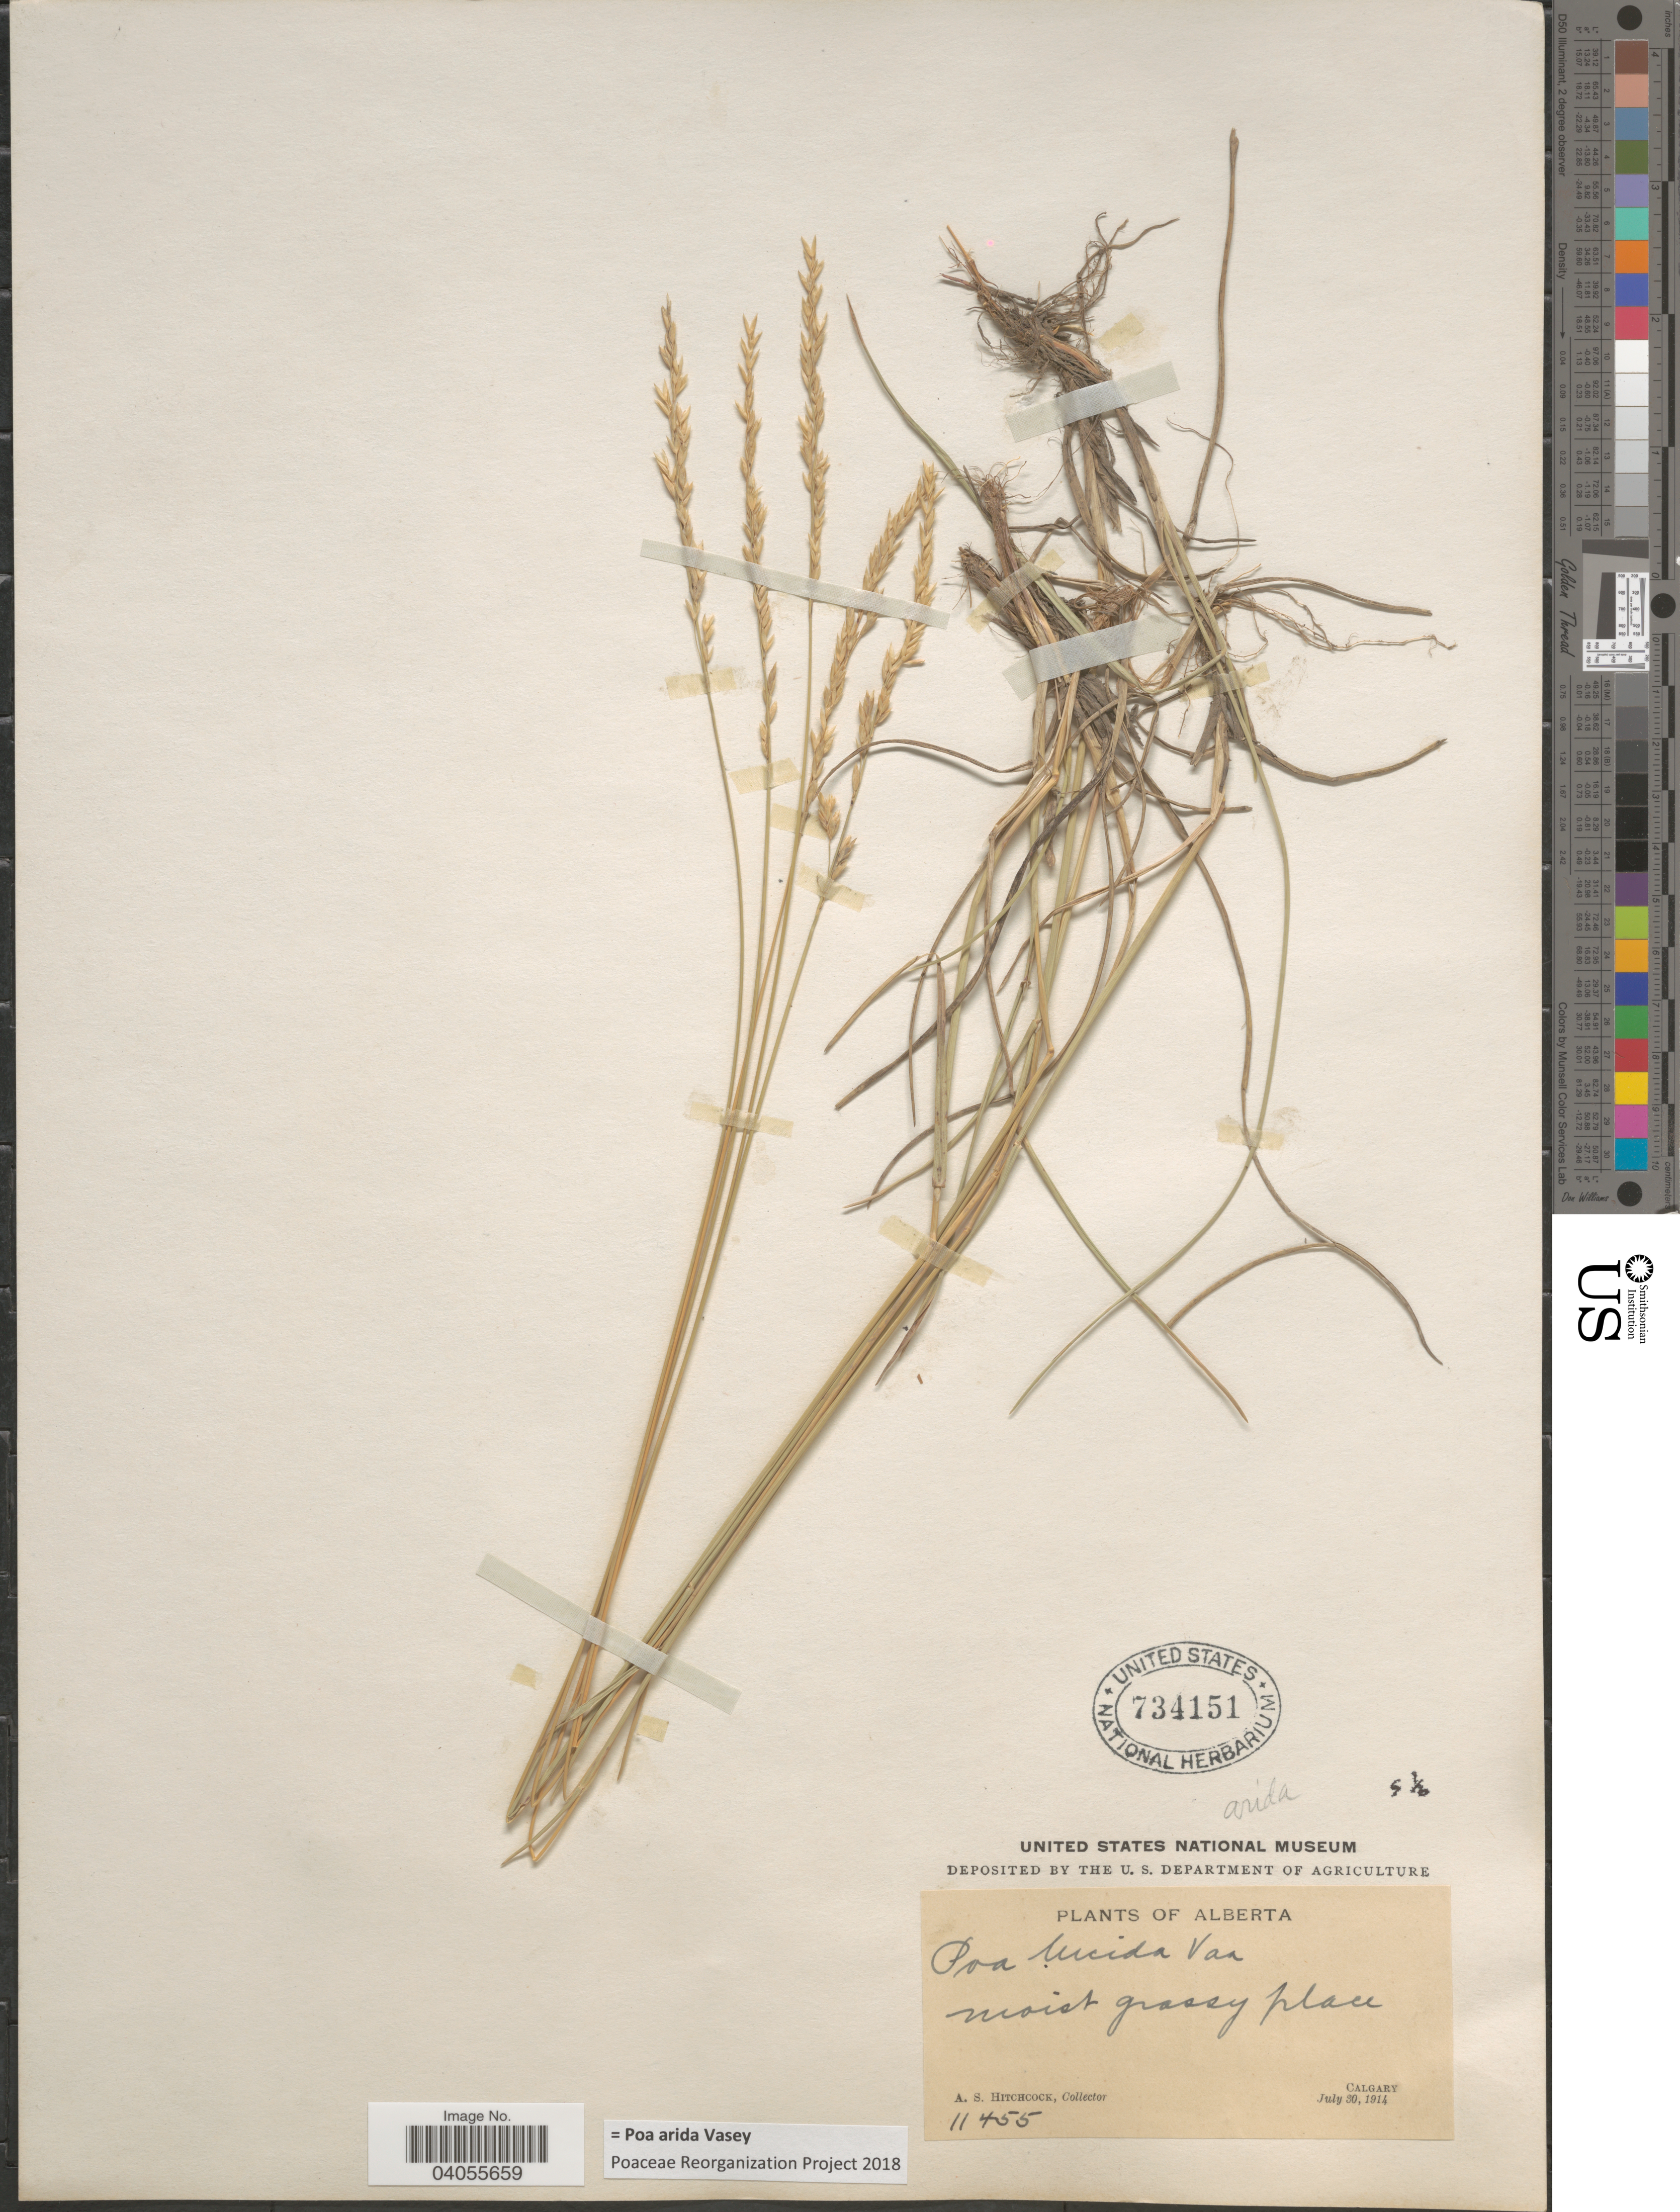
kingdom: Plantae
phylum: Tracheophyta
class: Liliopsida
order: Poales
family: Poaceae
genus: Poa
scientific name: Poa arida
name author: Vasey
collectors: A. S. Hitchcock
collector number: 11455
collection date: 1914-07-30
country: Canada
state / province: Alberta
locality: Calgary.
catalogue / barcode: US 734151